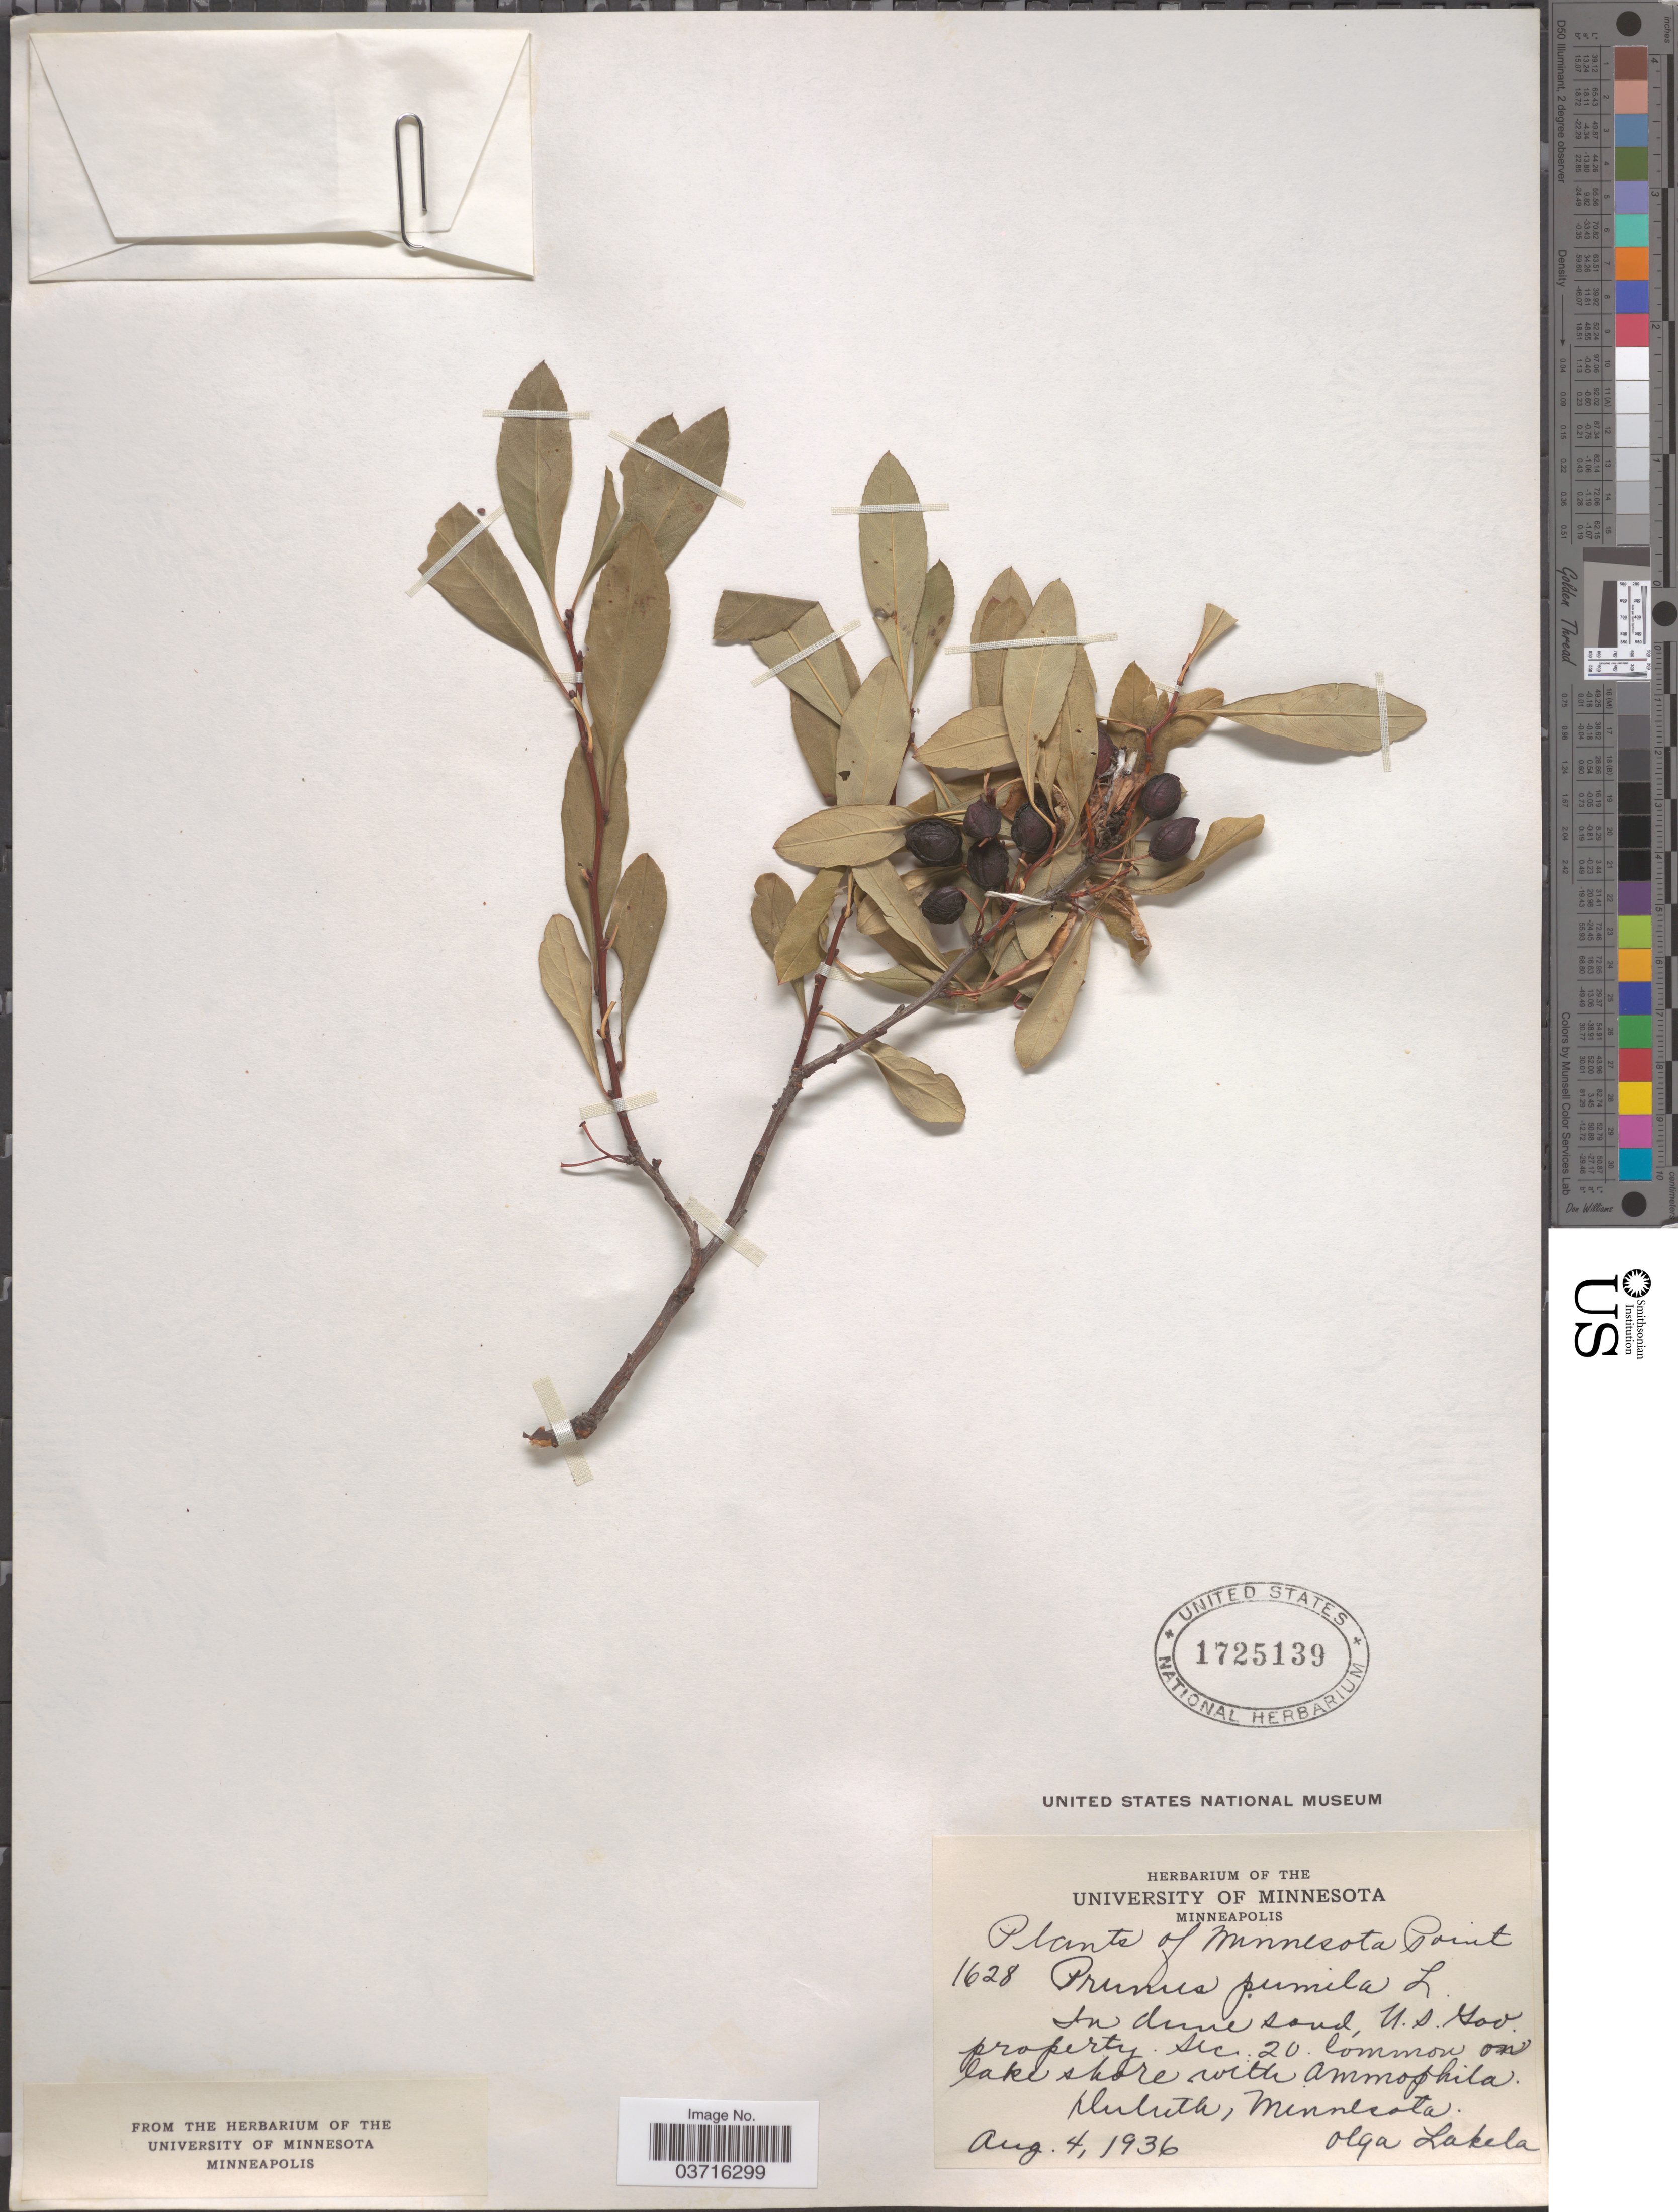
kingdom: Plantae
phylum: Tracheophyta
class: Magnoliopsida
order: Rosales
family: Rosaceae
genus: Prunus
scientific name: Prunus pumila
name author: L.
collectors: O. K. Lakela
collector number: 1628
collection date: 1936-08-04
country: United States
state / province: Minnesota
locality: U.S. Gov. property. Sec. 20. Duluth.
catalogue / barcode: US 1725139